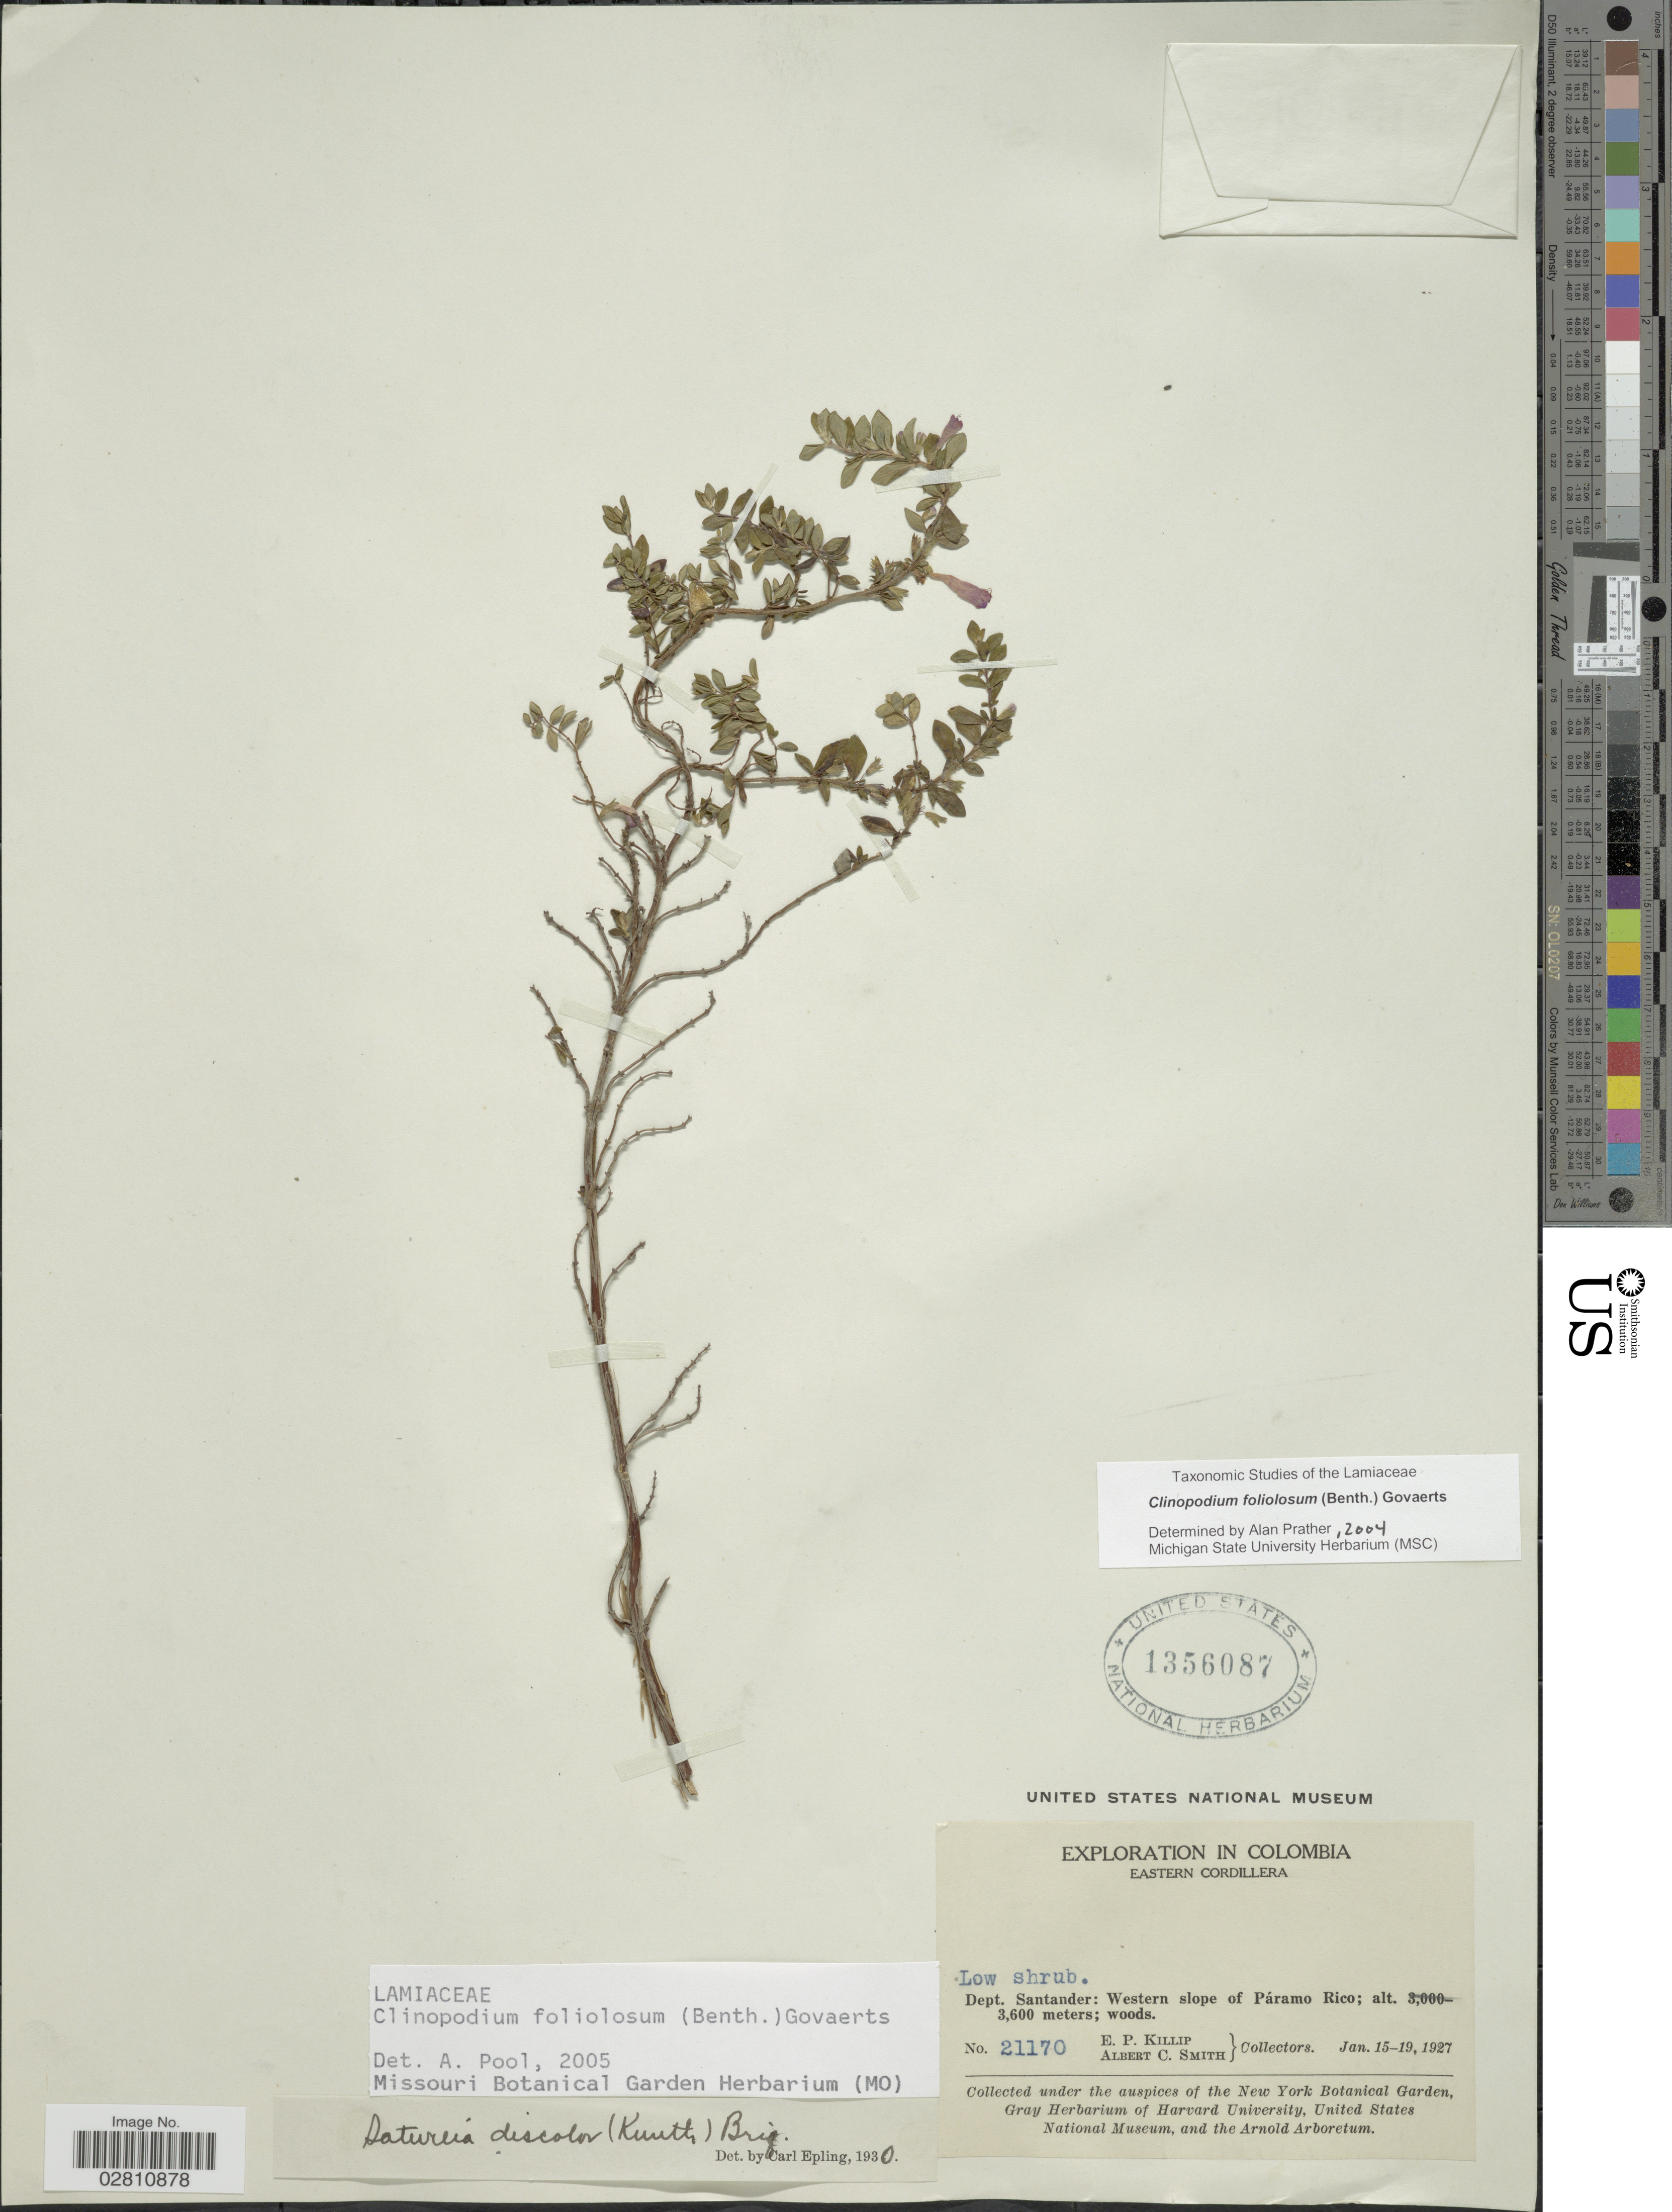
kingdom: Plantae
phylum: Tracheophyta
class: Magnoliopsida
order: Lamiales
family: Lamiaceae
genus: Clinopodium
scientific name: Clinopodium foliolosum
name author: (Benth.) Govaerts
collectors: E. P. Killip & A. C. Smith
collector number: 21170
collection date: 1927-01-15/1927-01-19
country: Colombia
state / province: Santander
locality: Eastern Cordillera. Dept. Santander: Western slope of Páramo Rico.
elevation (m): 3600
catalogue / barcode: US 1356087